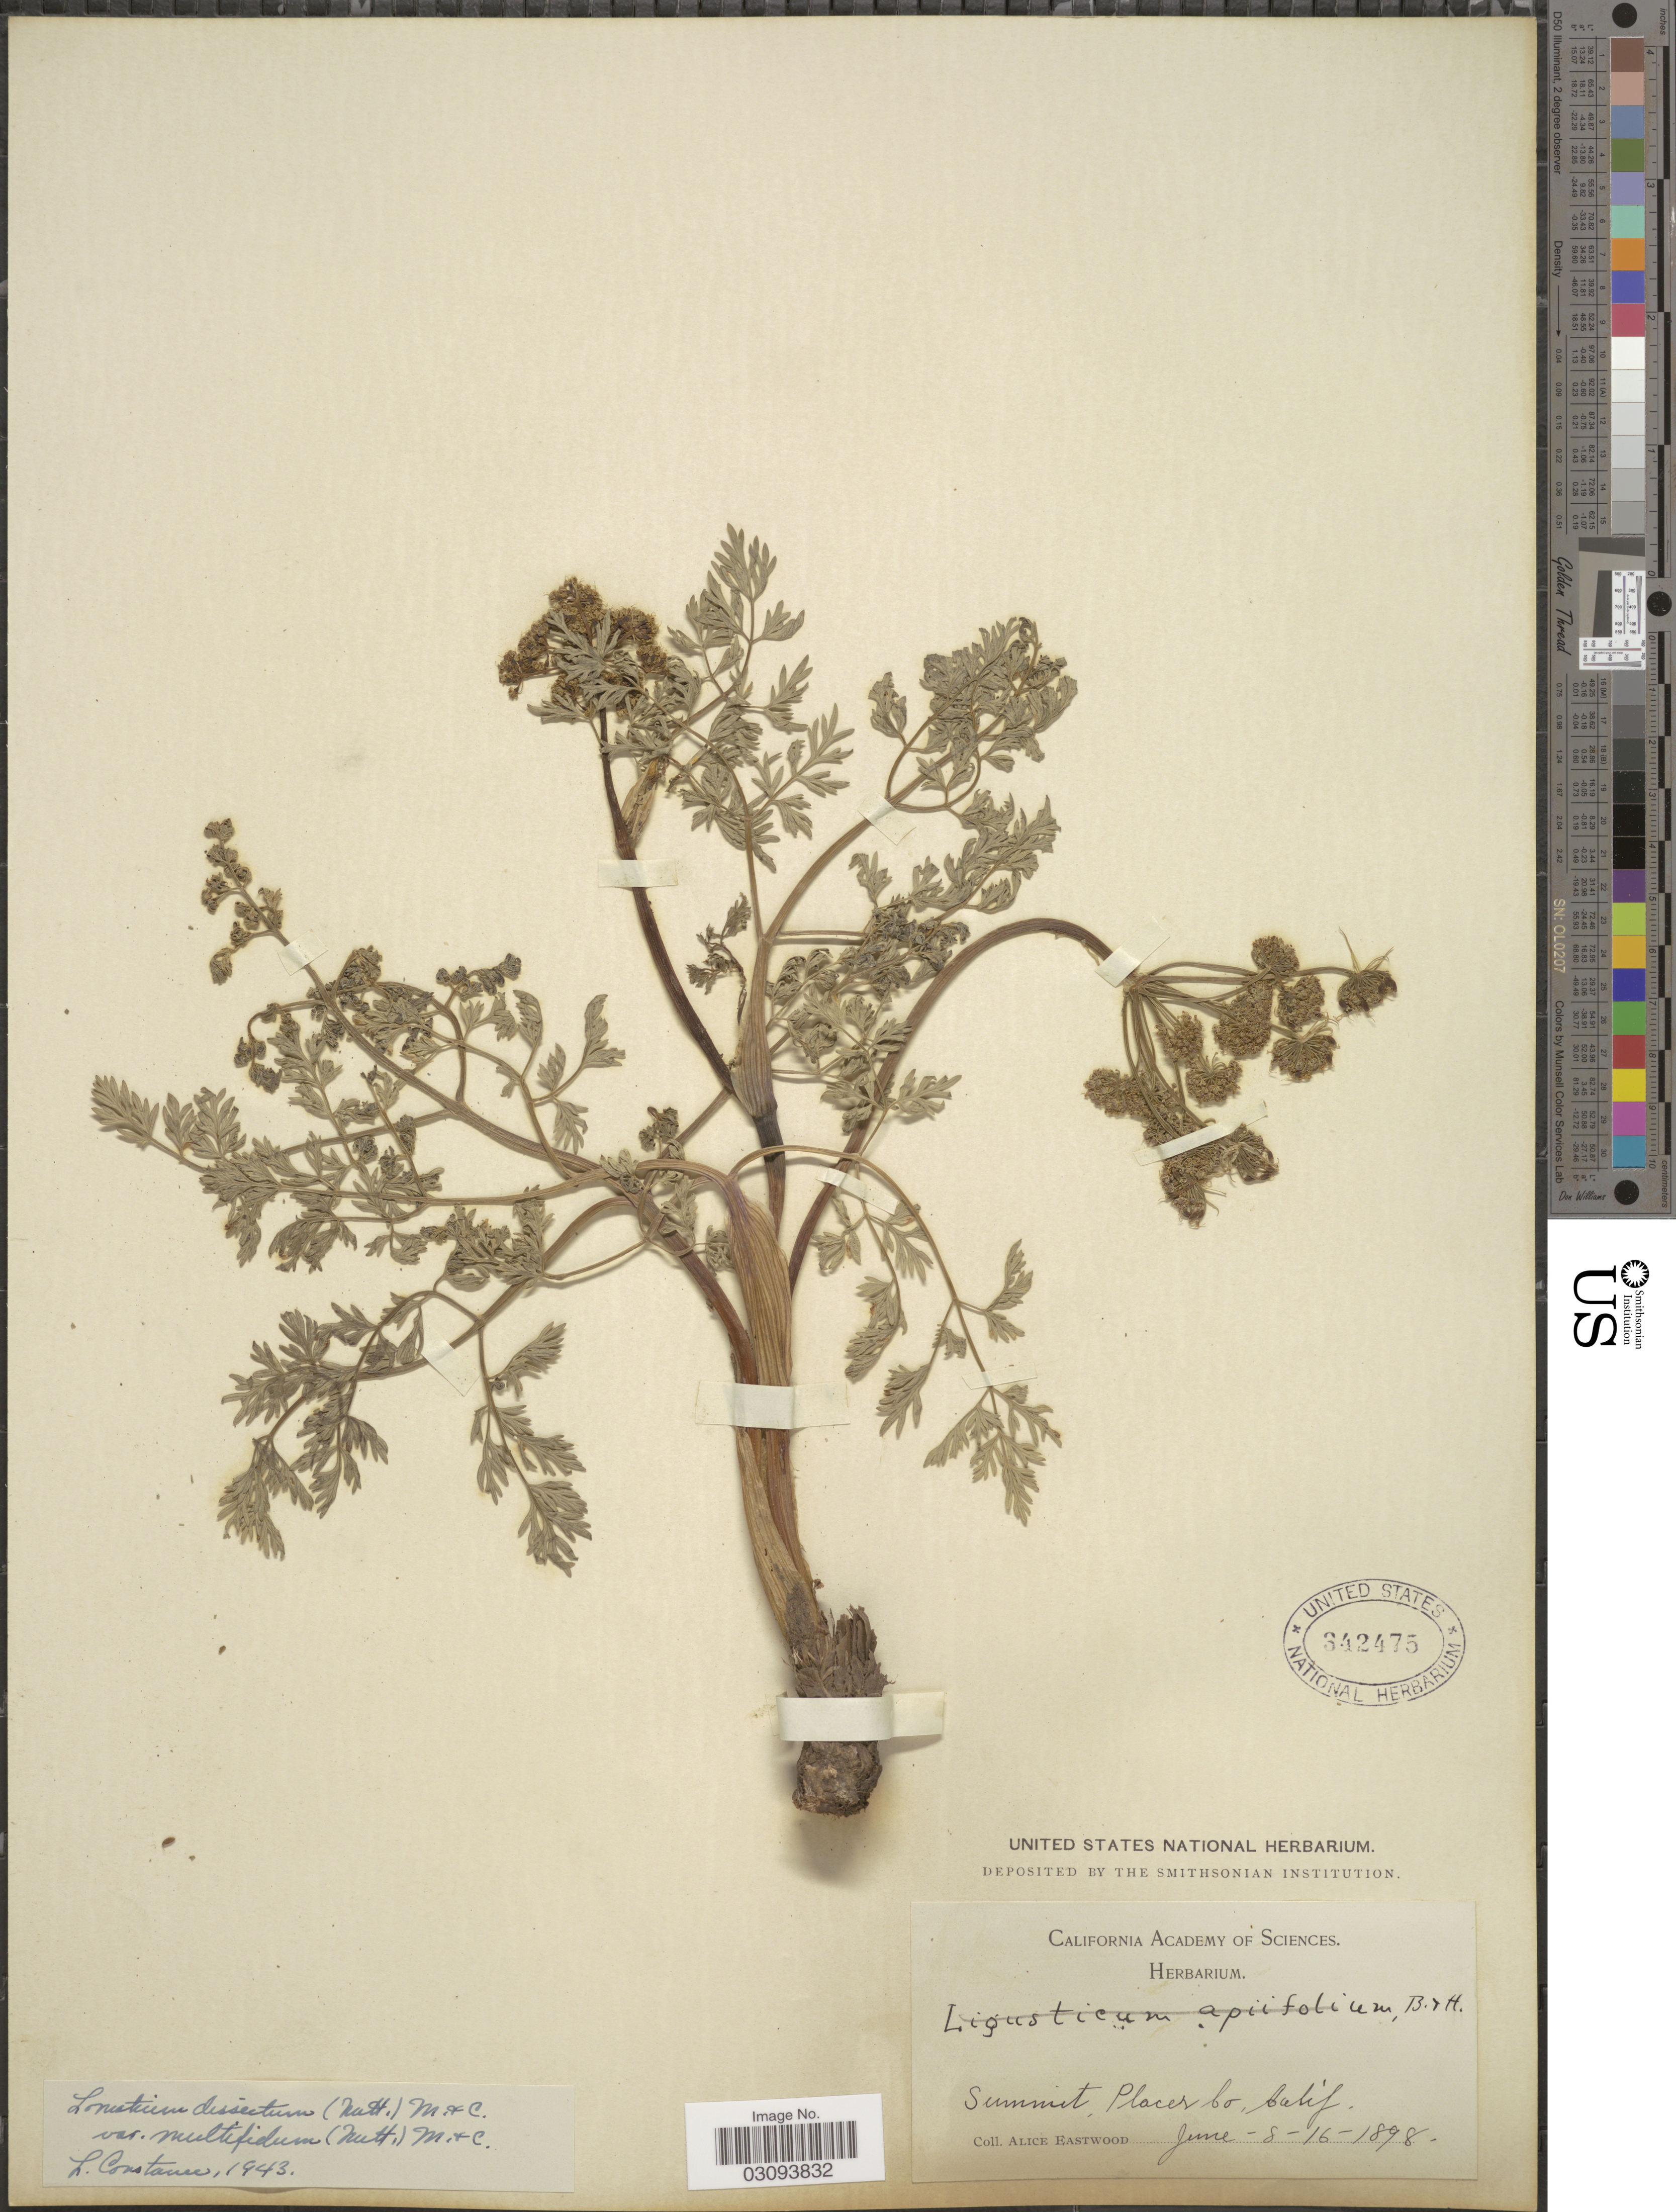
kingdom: Plantae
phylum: Tracheophyta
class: Magnoliopsida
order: Apiales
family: Apiaceae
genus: Lomatium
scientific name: Lomatium dissectum var. multifidum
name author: (Nutt.) Mathias & Constance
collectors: A. Eastwood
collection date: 1898-06-08/1898-06-16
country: United States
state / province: California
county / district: Placer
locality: Summit, Placer Co.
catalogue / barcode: US 342475